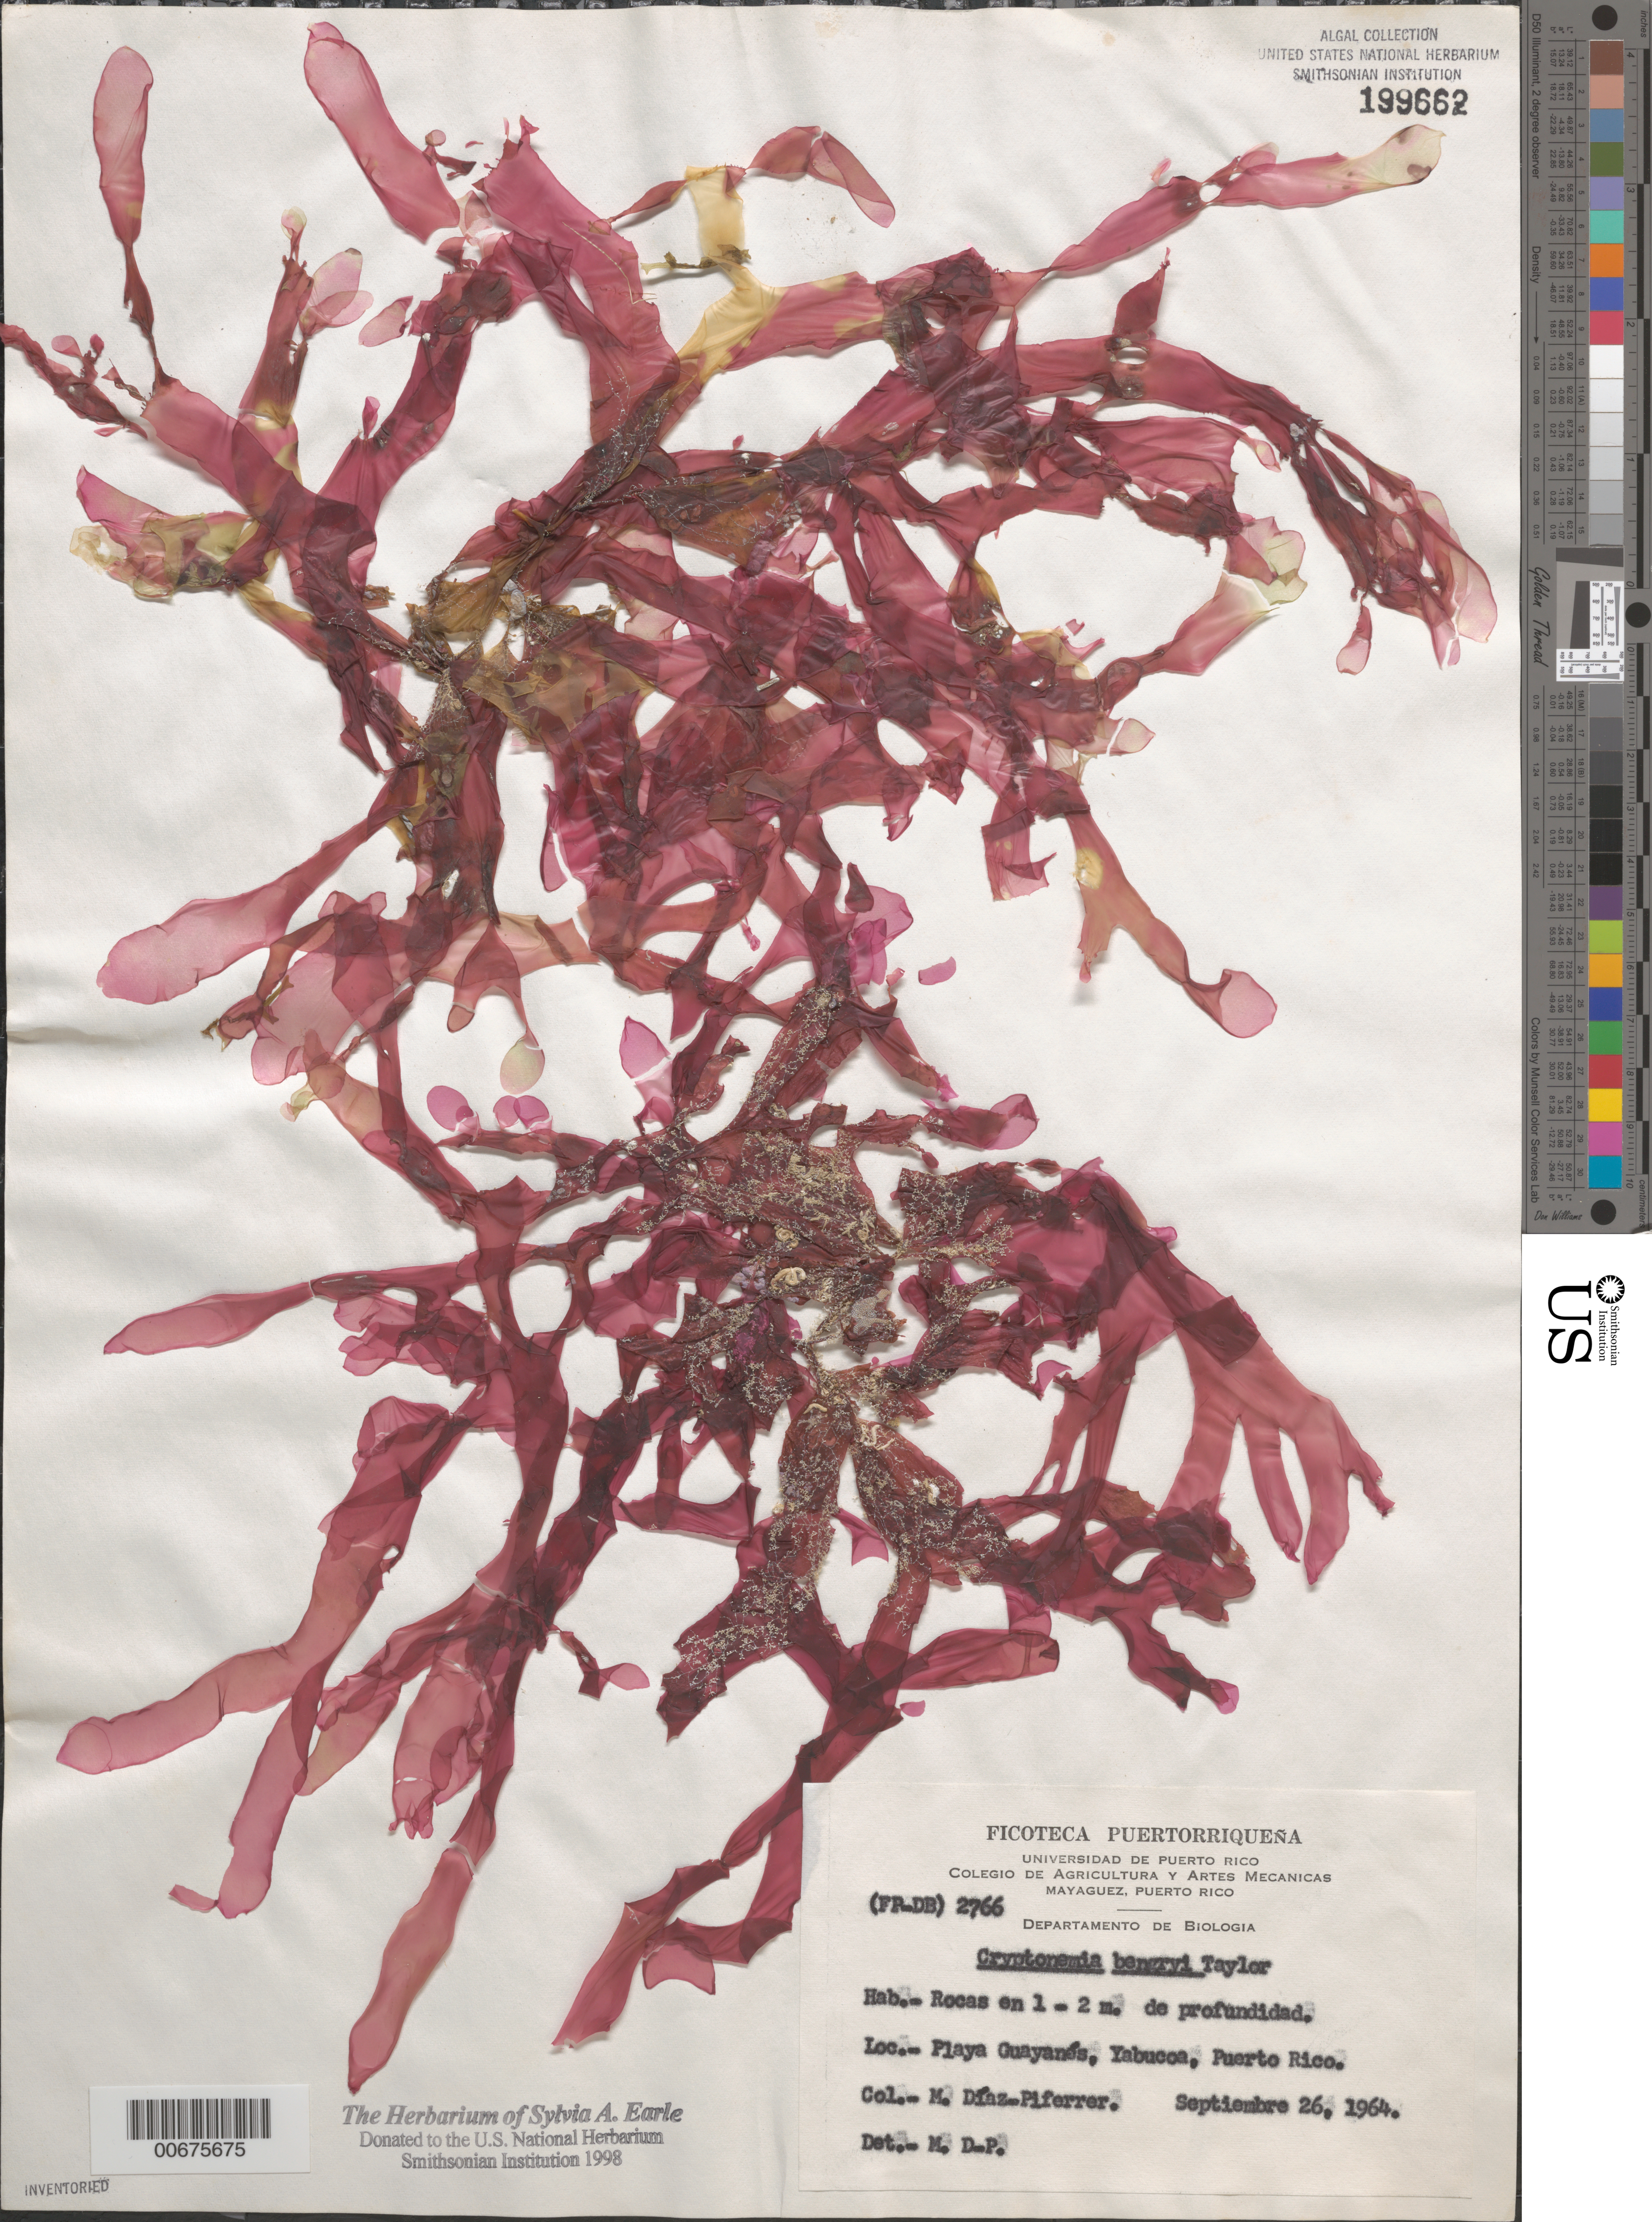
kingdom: Plantae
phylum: Rhodophyta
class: Florideophyceae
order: Halymeniales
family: Halymeniaceae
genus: Cryptonemia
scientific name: Cryptonemia bengryi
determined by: Diaz-Piferrer, M.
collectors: M. Diaz-Piferrer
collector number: (fp-db) 2766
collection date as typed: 26 Sep 1964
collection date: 1964-09-26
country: Puerto Rico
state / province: Yabucoa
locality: Playa Guayanes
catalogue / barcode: US 199662